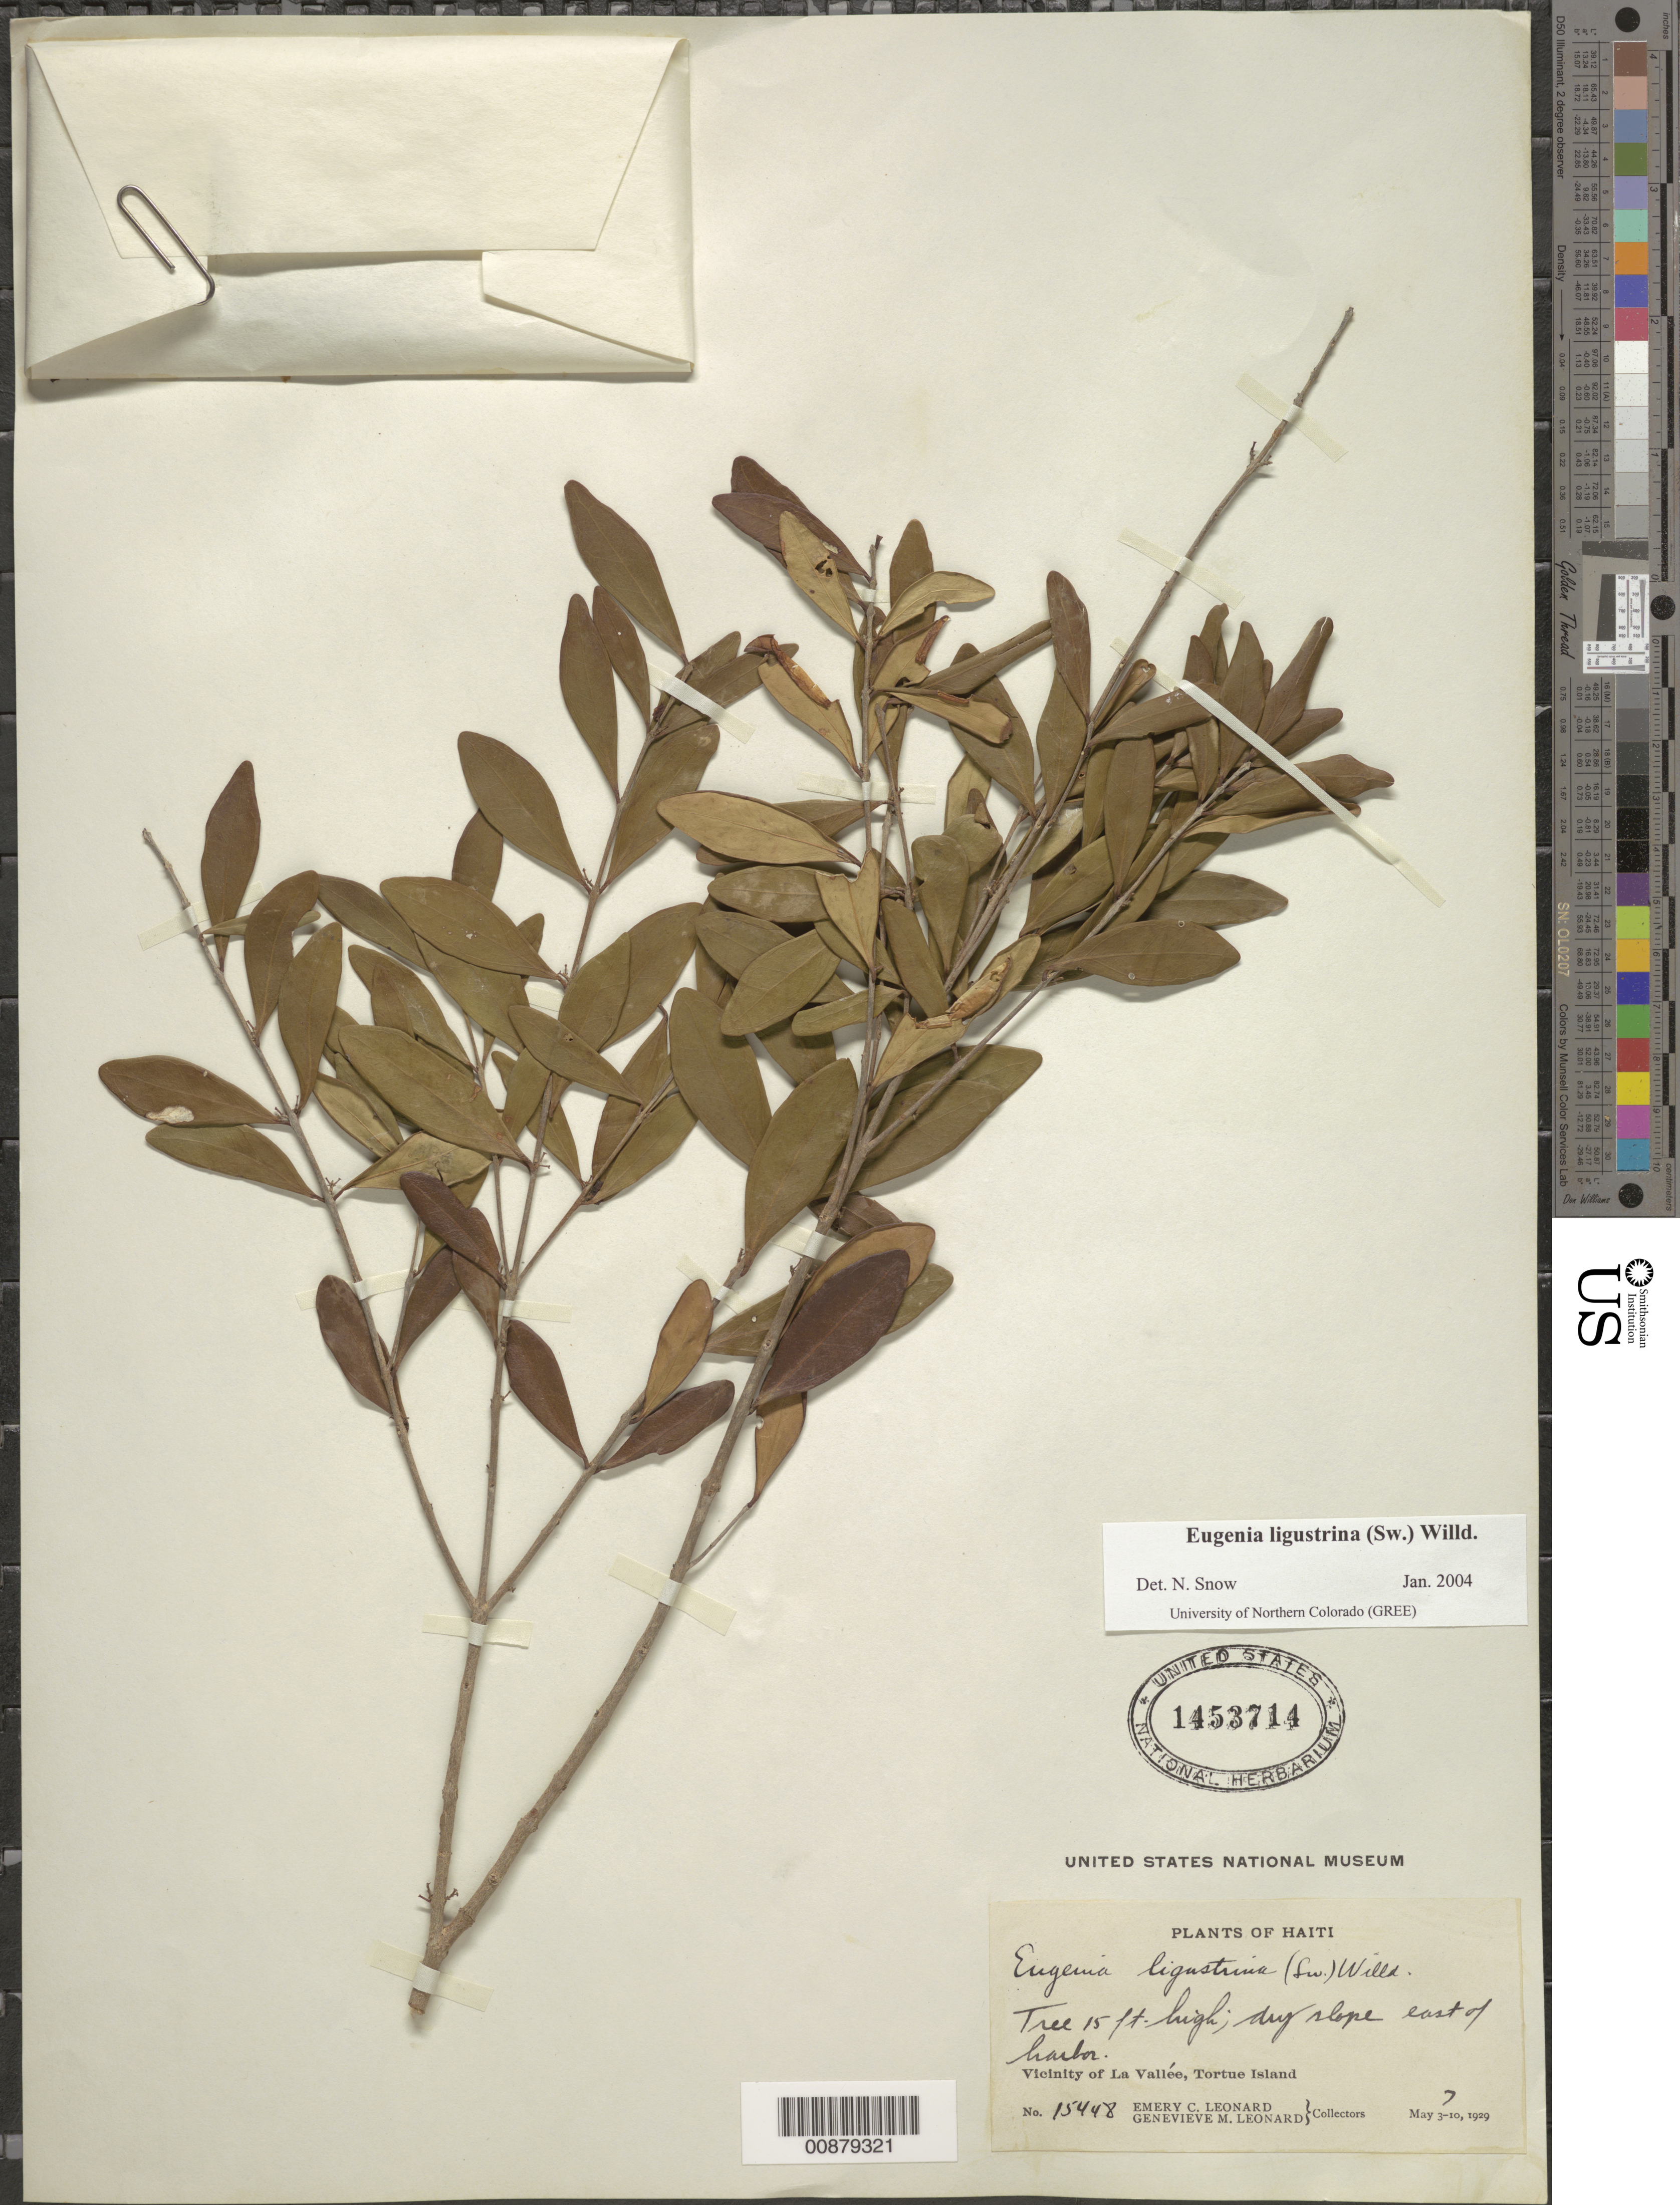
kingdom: Plantae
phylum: Tracheophyta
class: Magnoliopsida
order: Myrtales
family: Myrtaceae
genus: Eugenia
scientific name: Eugenia ligustrina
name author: (Sw.) Willd.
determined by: Snow, N. W.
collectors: E. C. Leonard & G. M. Leonard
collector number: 15448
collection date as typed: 07 May 1929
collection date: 1929-05-07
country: Haiti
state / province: Nord-Óuest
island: Île de la Tortue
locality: Vicinity of La Vallée, Tortue Island, E of harbor.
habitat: Dry slope.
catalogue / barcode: US 1453714